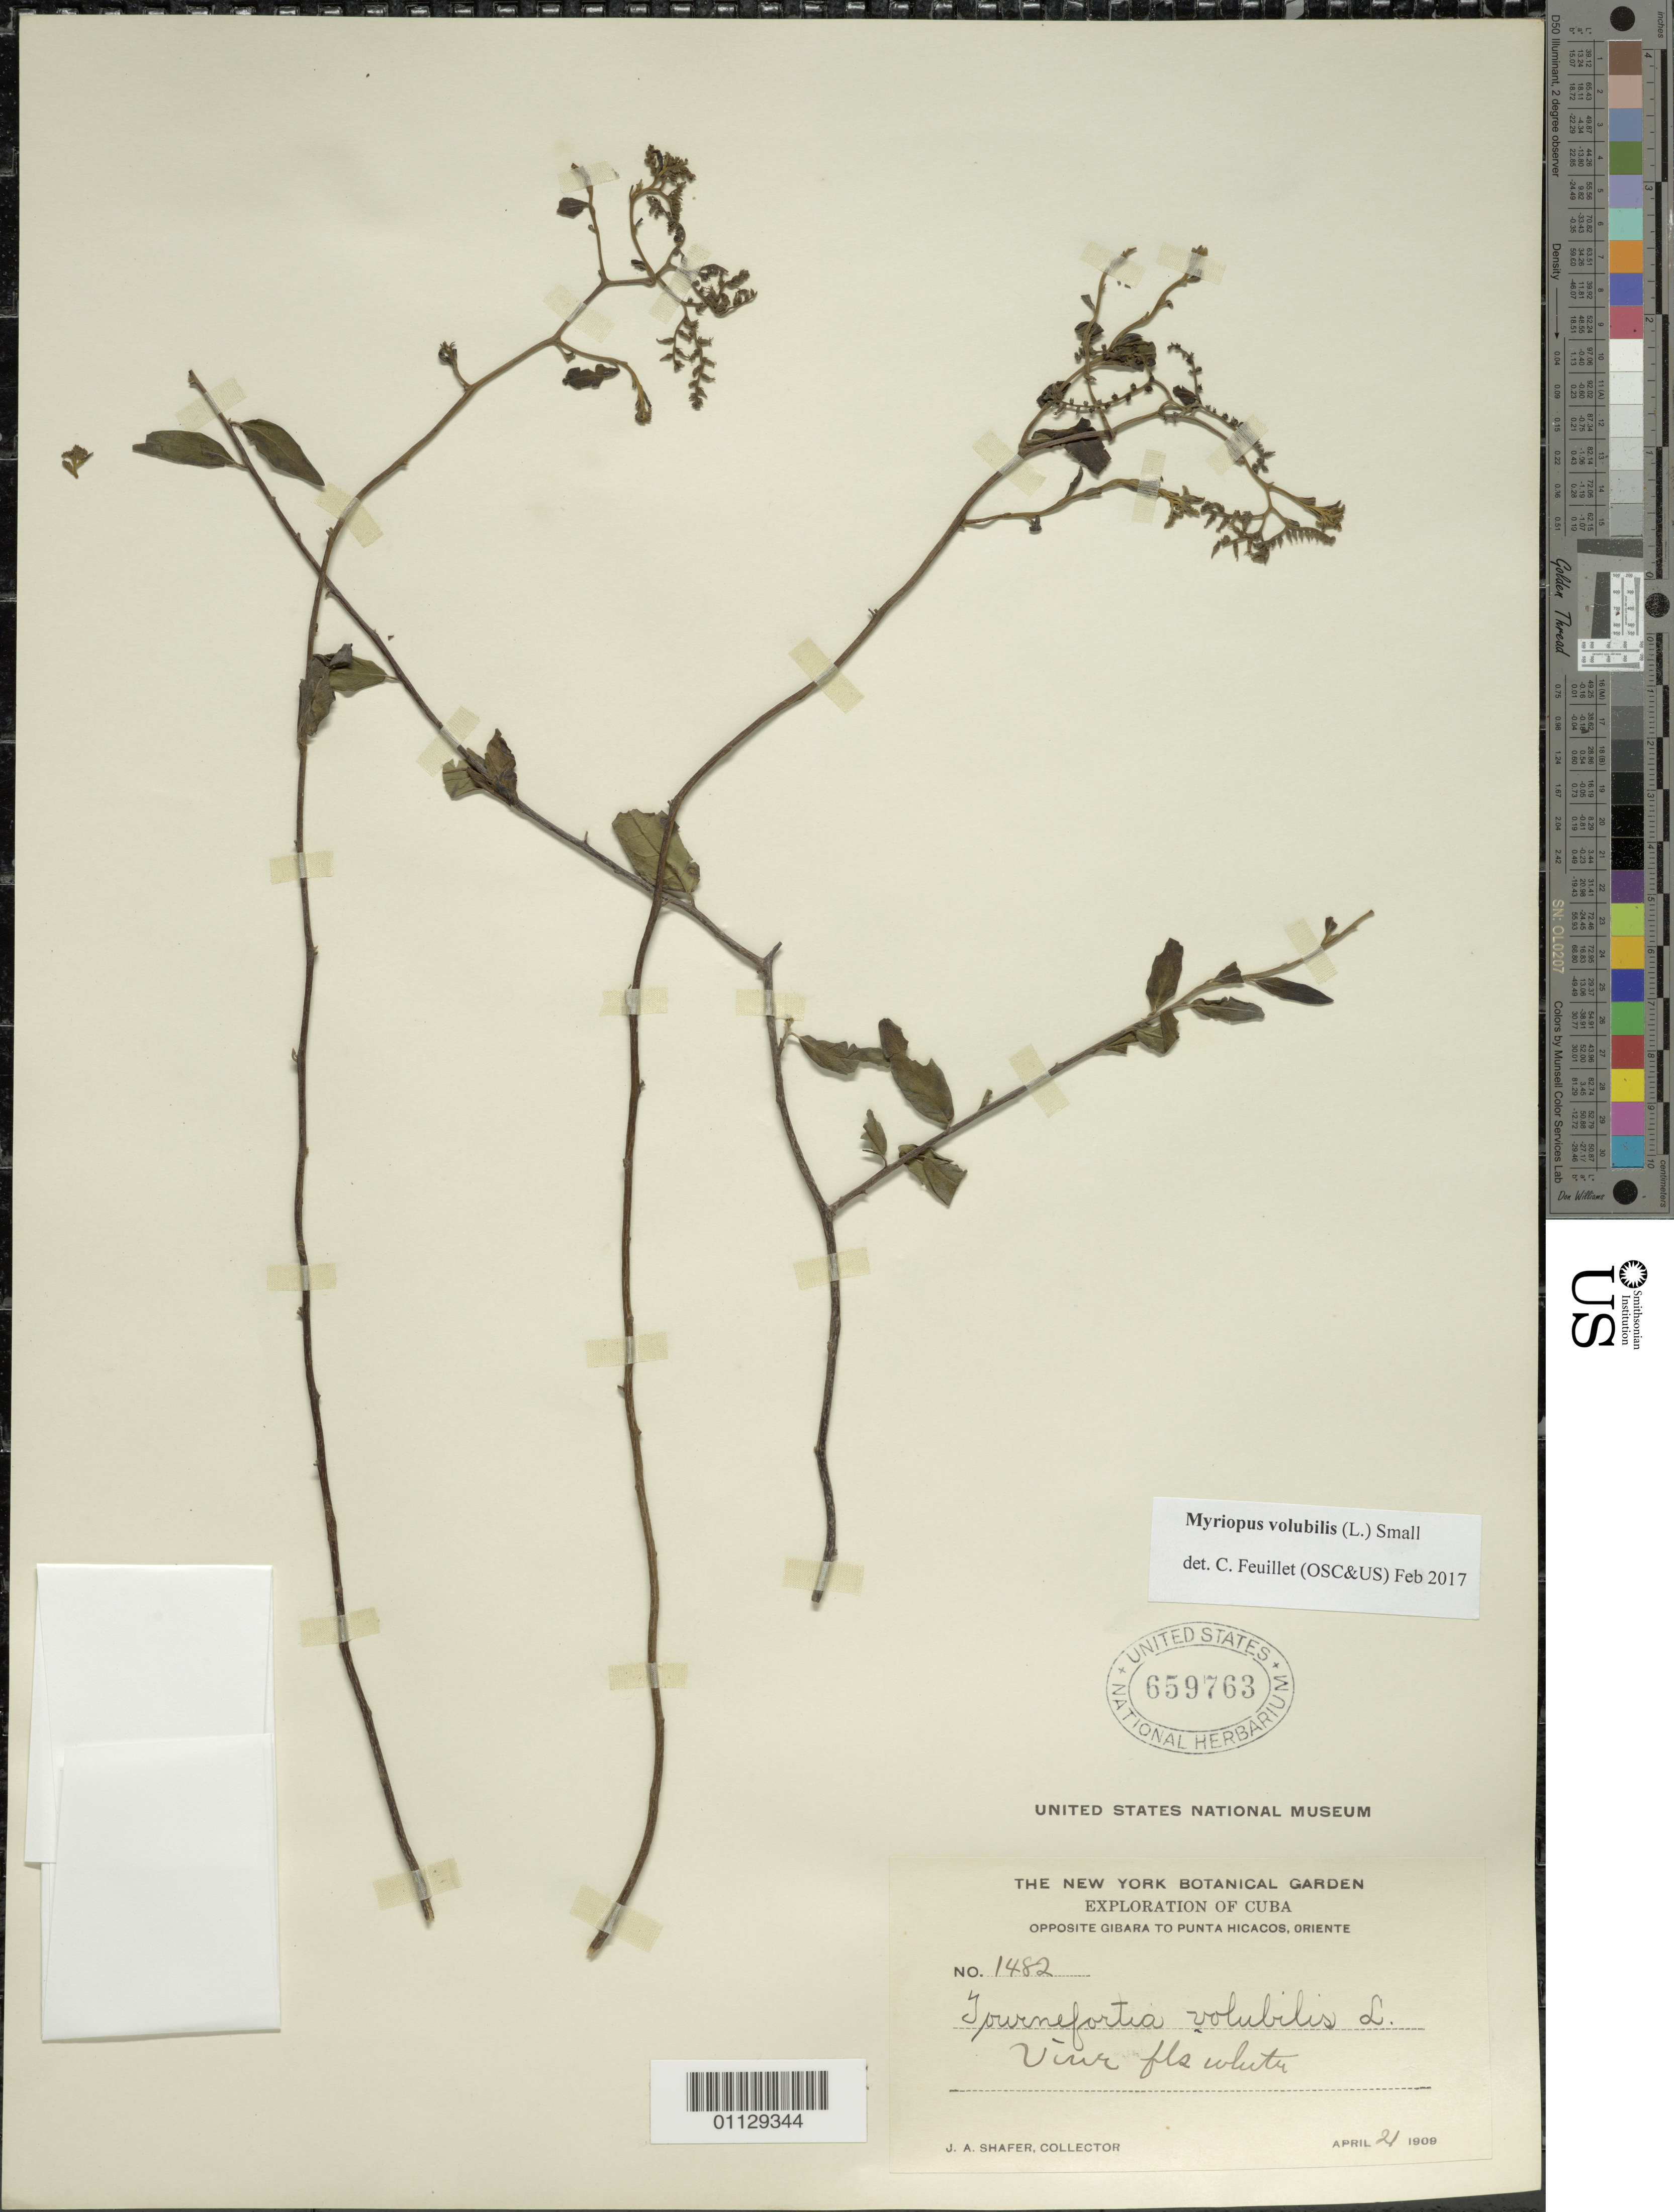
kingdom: Plantae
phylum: Tracheophyta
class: Magnoliopsida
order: Boraginales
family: Heliotropiaceae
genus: Myriopus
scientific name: Myriopus volubilis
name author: (L.) Small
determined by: Feuillet, C.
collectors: J. A. Shafer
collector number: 1482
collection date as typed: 21 Apr 1909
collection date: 1909-04-21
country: Cuba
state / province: Oriente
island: Cuba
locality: Oppoaite Gibara to Punta Hicacos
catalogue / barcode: US 659763